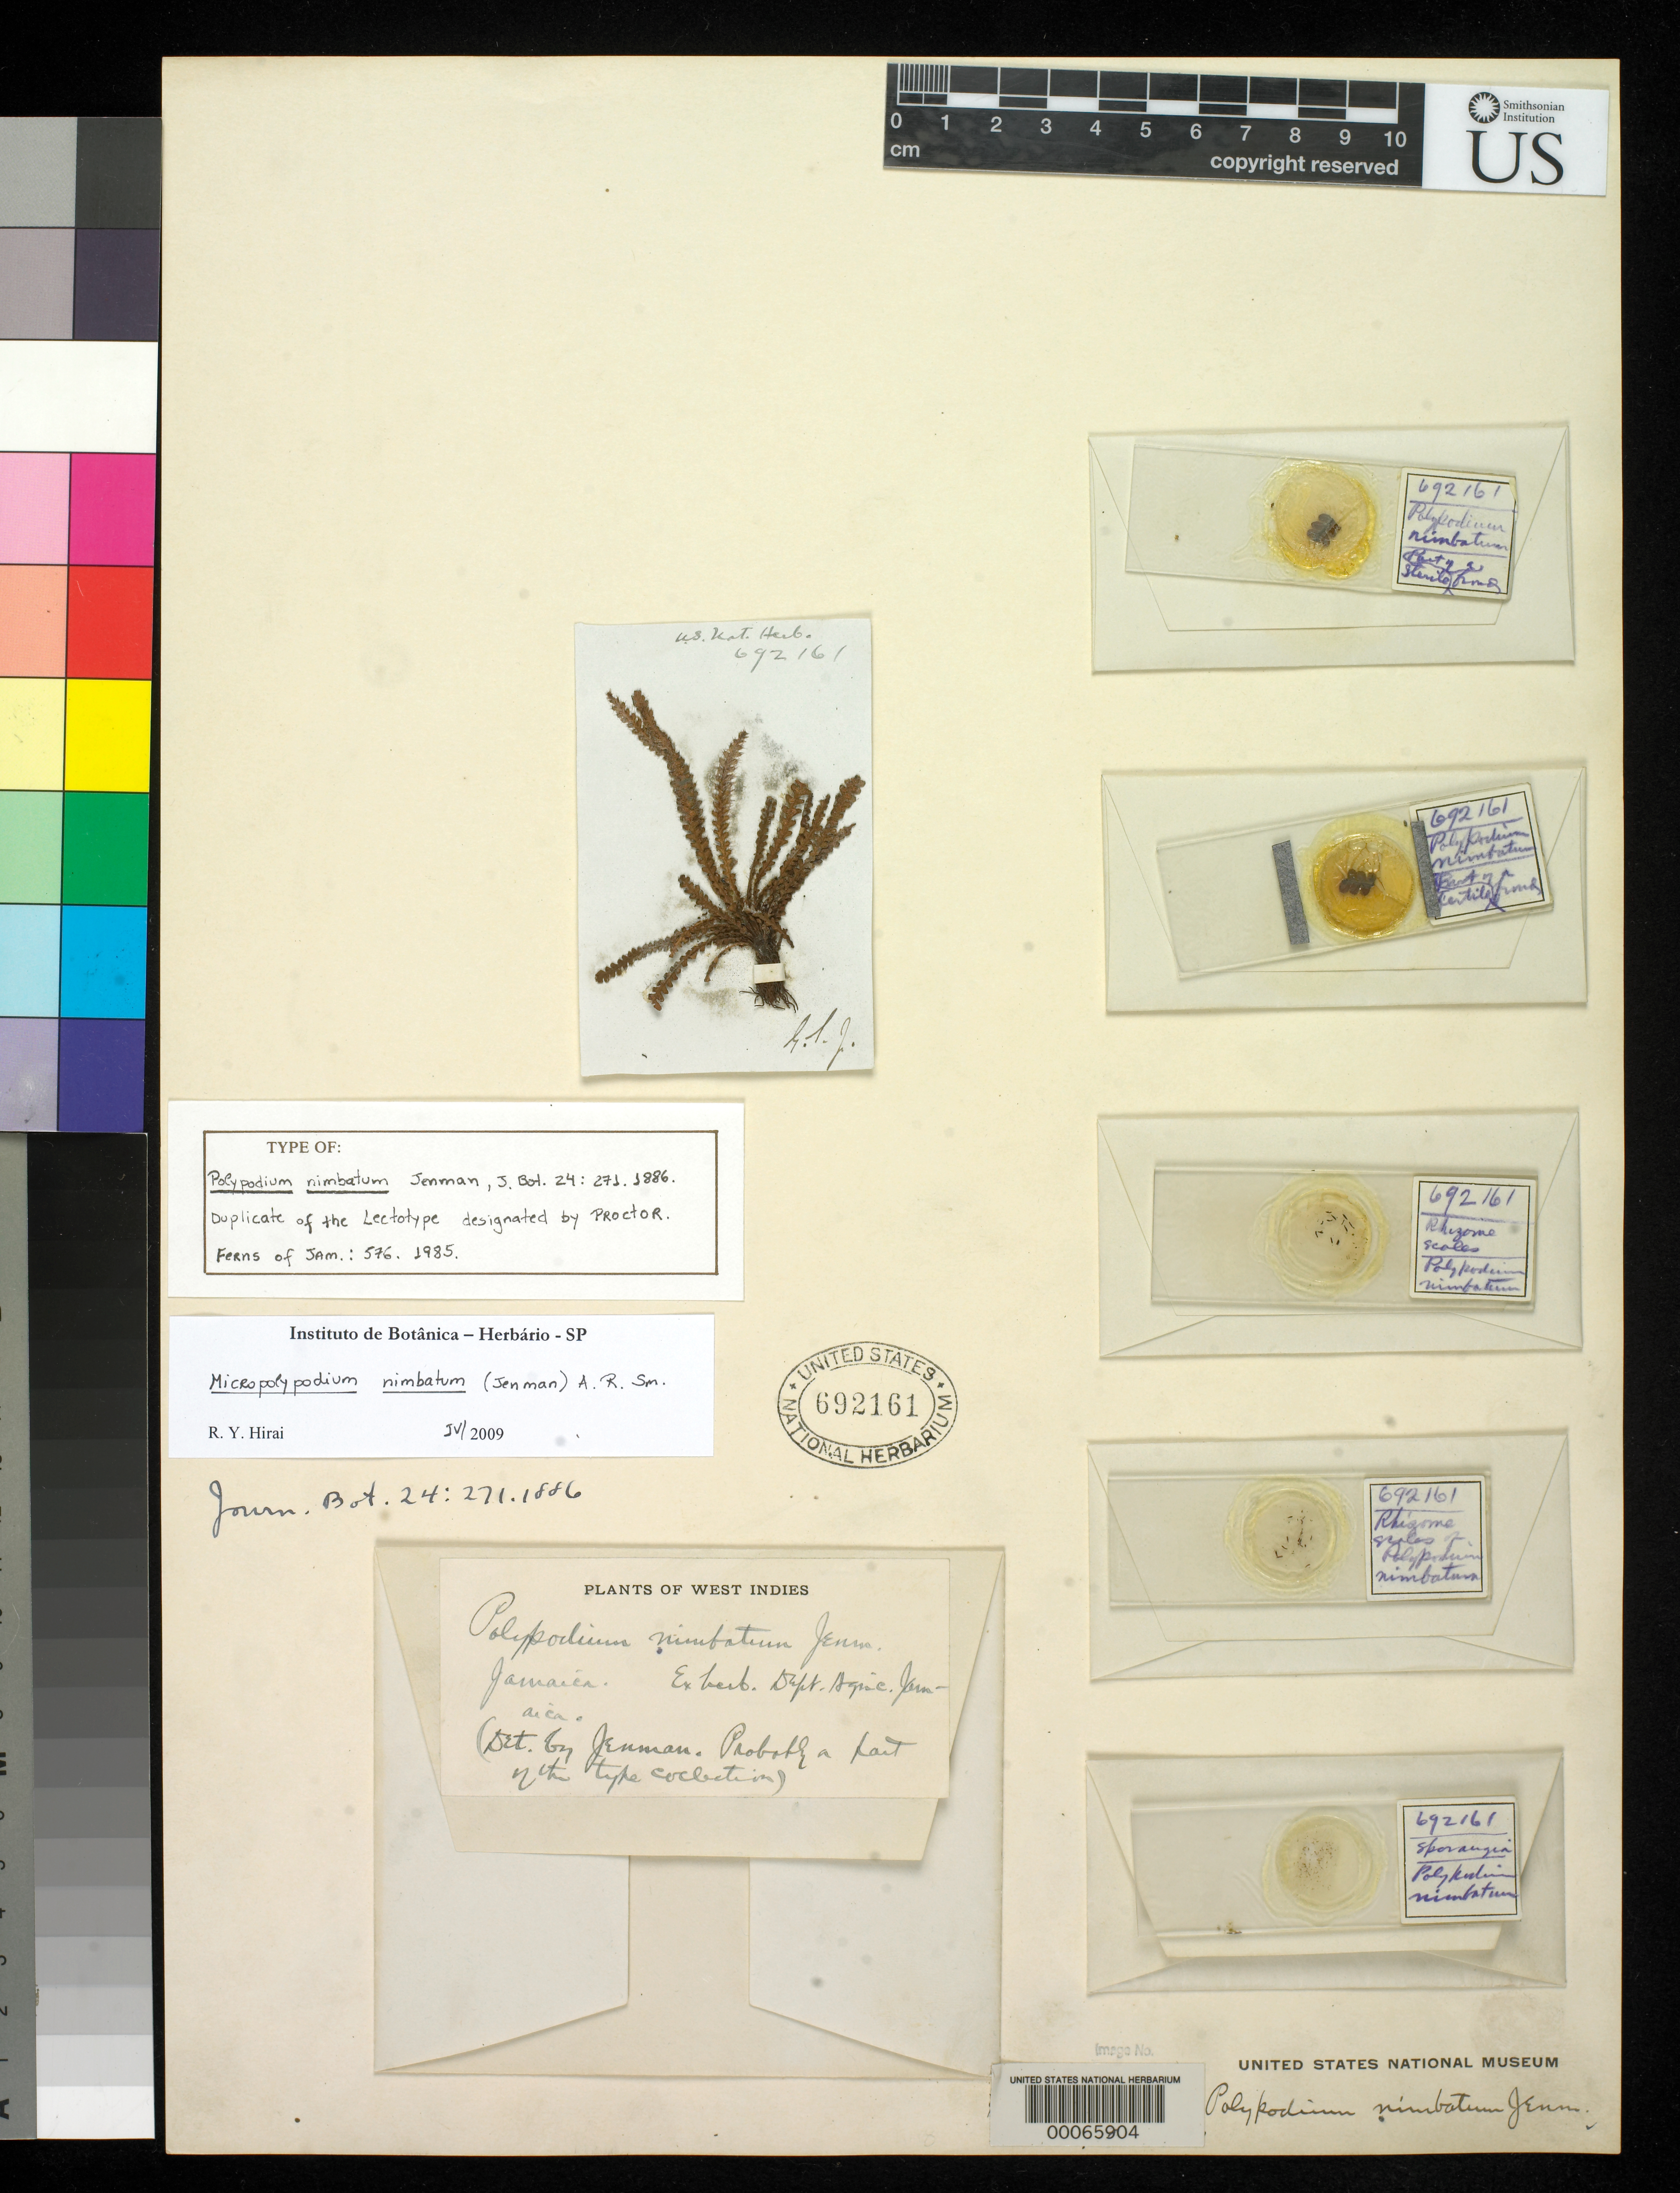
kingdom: Plantae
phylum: Tracheophyta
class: Polypodiopsida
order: Polypodiales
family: Polypodiaceae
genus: Polypodium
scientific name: Polypodium nimbatum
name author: Jenman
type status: Type Collection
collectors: G. S. Jenman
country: Jamaica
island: Greater Antilles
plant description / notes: Annotated as "duplicate of lectotype".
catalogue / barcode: US 692161